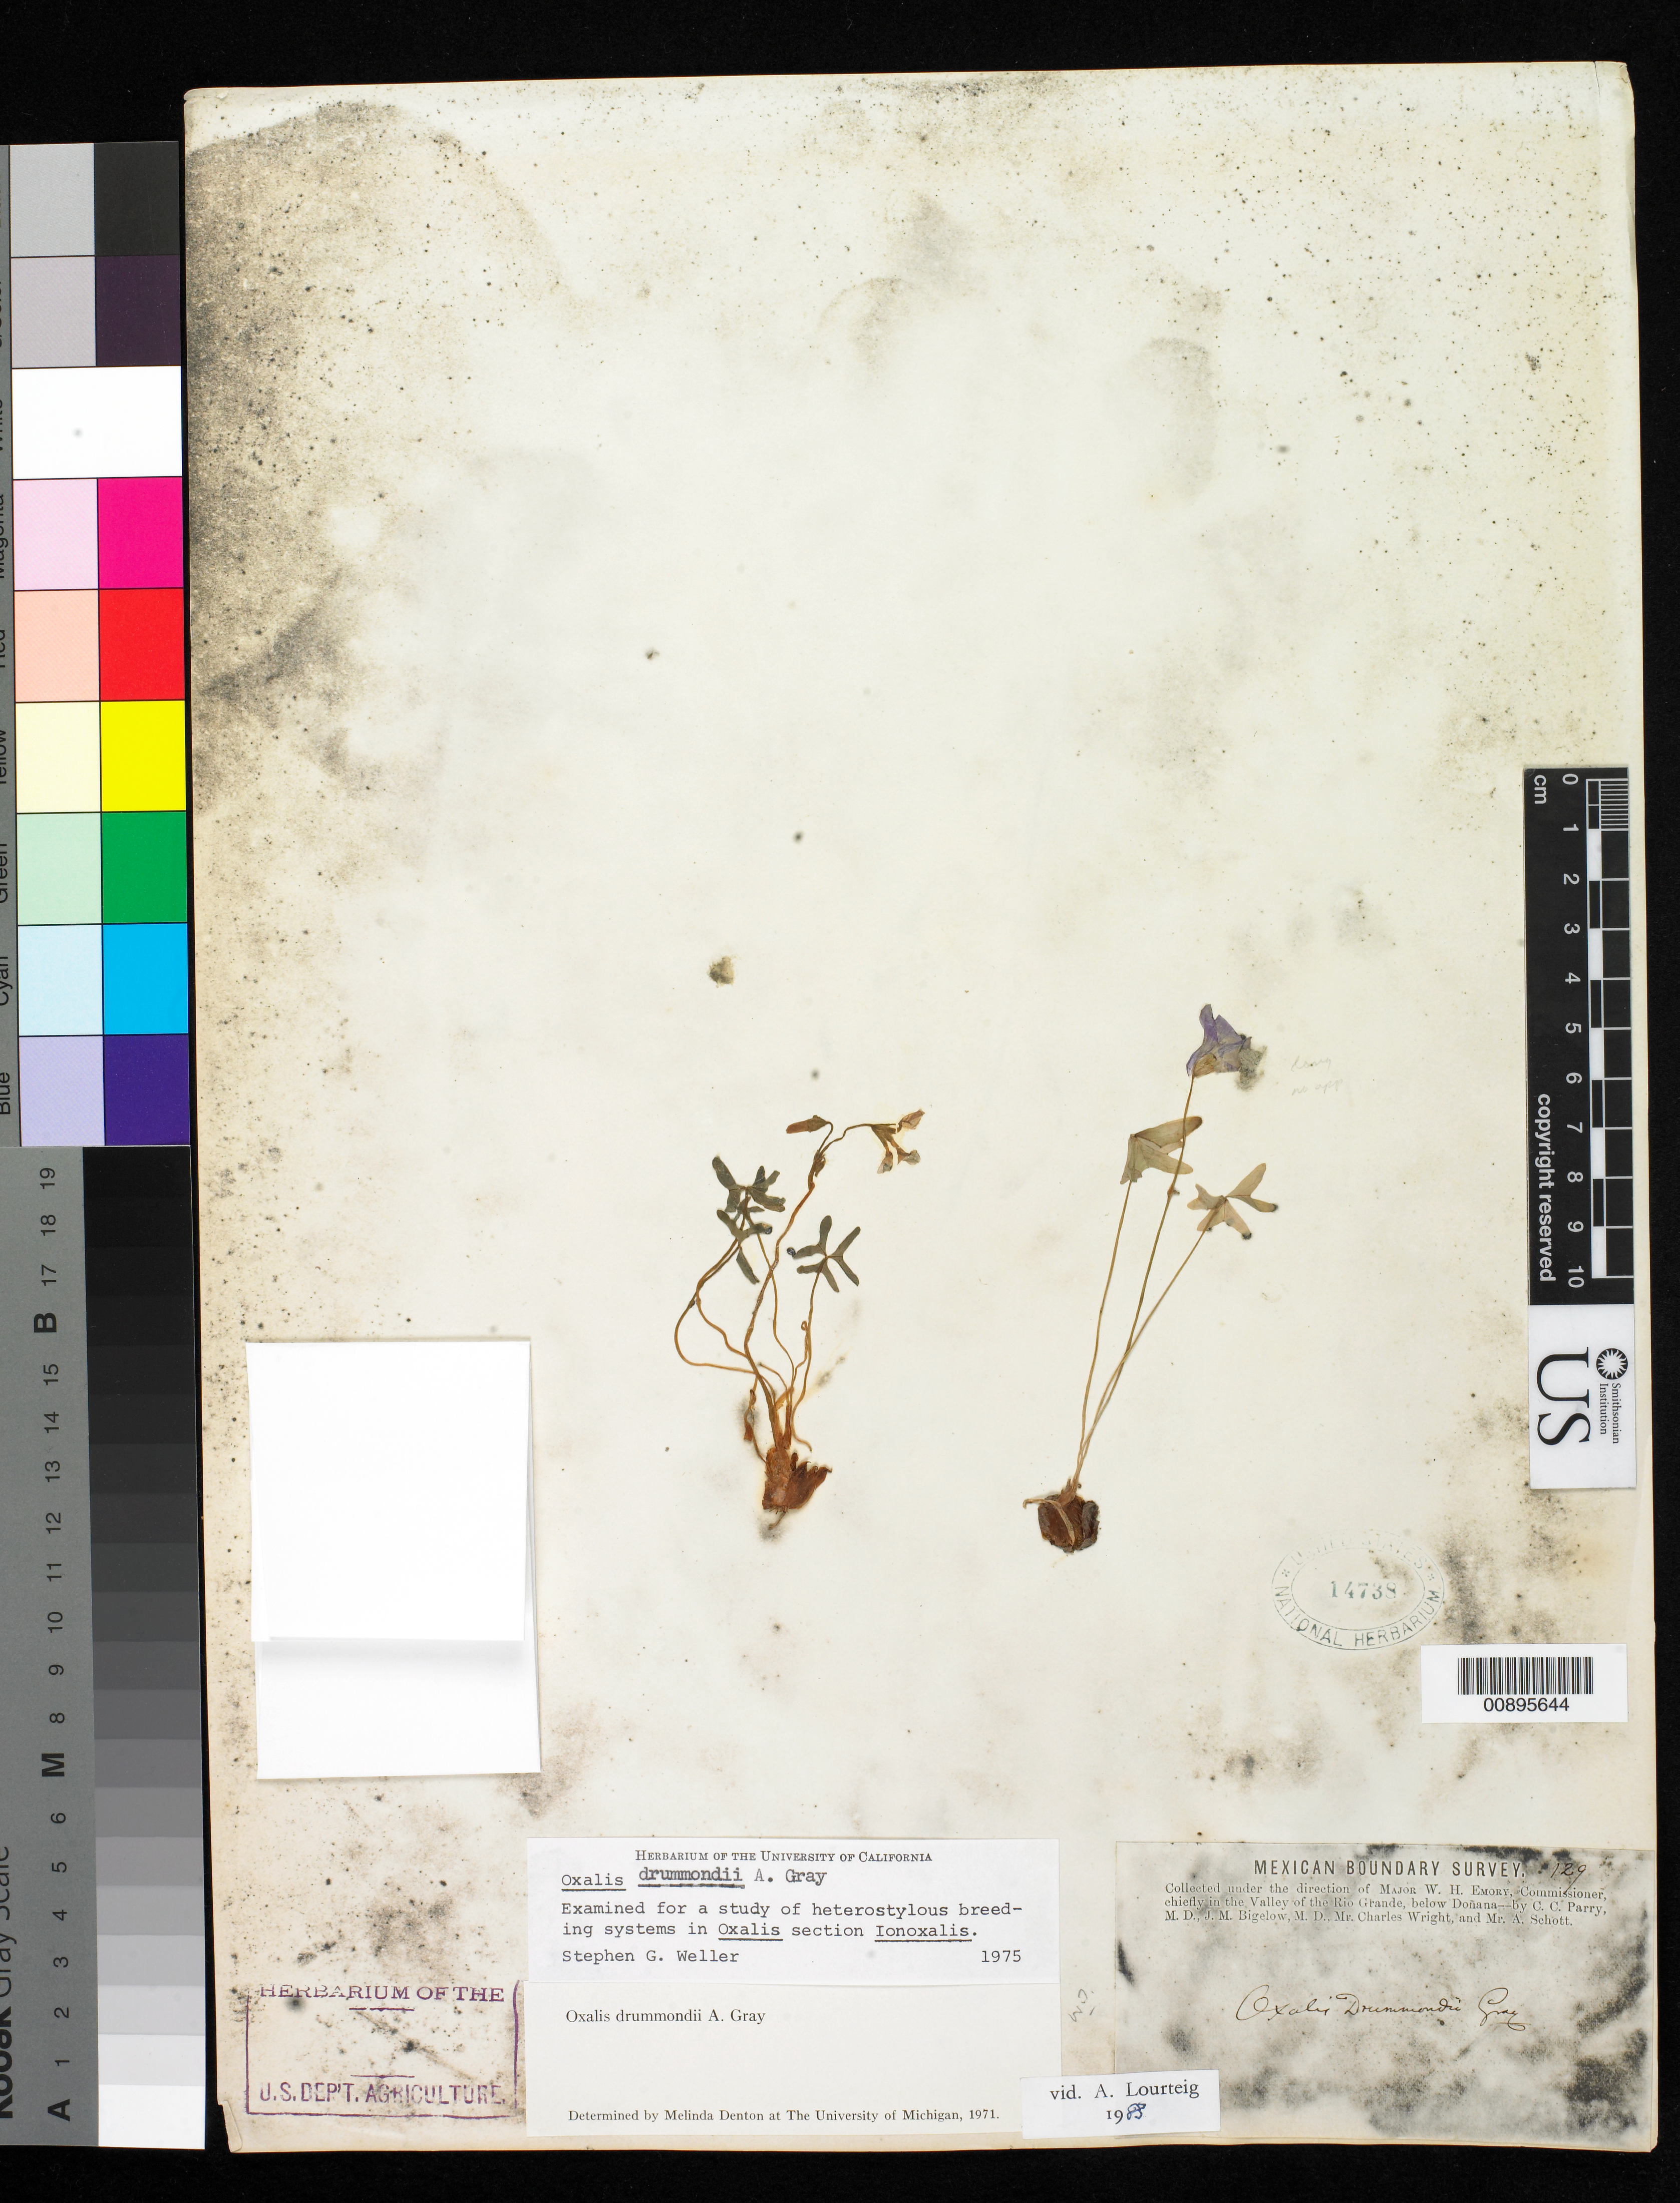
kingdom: Plantae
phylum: Tracheophyta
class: Magnoliopsida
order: Oxalidales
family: Oxalidaceae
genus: Oxalis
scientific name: Oxalis drummondii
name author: A. Gray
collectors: C. C. Parry, J. M. Bigelow, C. Wright & A. C. V. Schott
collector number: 129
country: United States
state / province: New Mexico / Texas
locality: Valley of the Rio Grande, below Doñana.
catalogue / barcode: US 14738